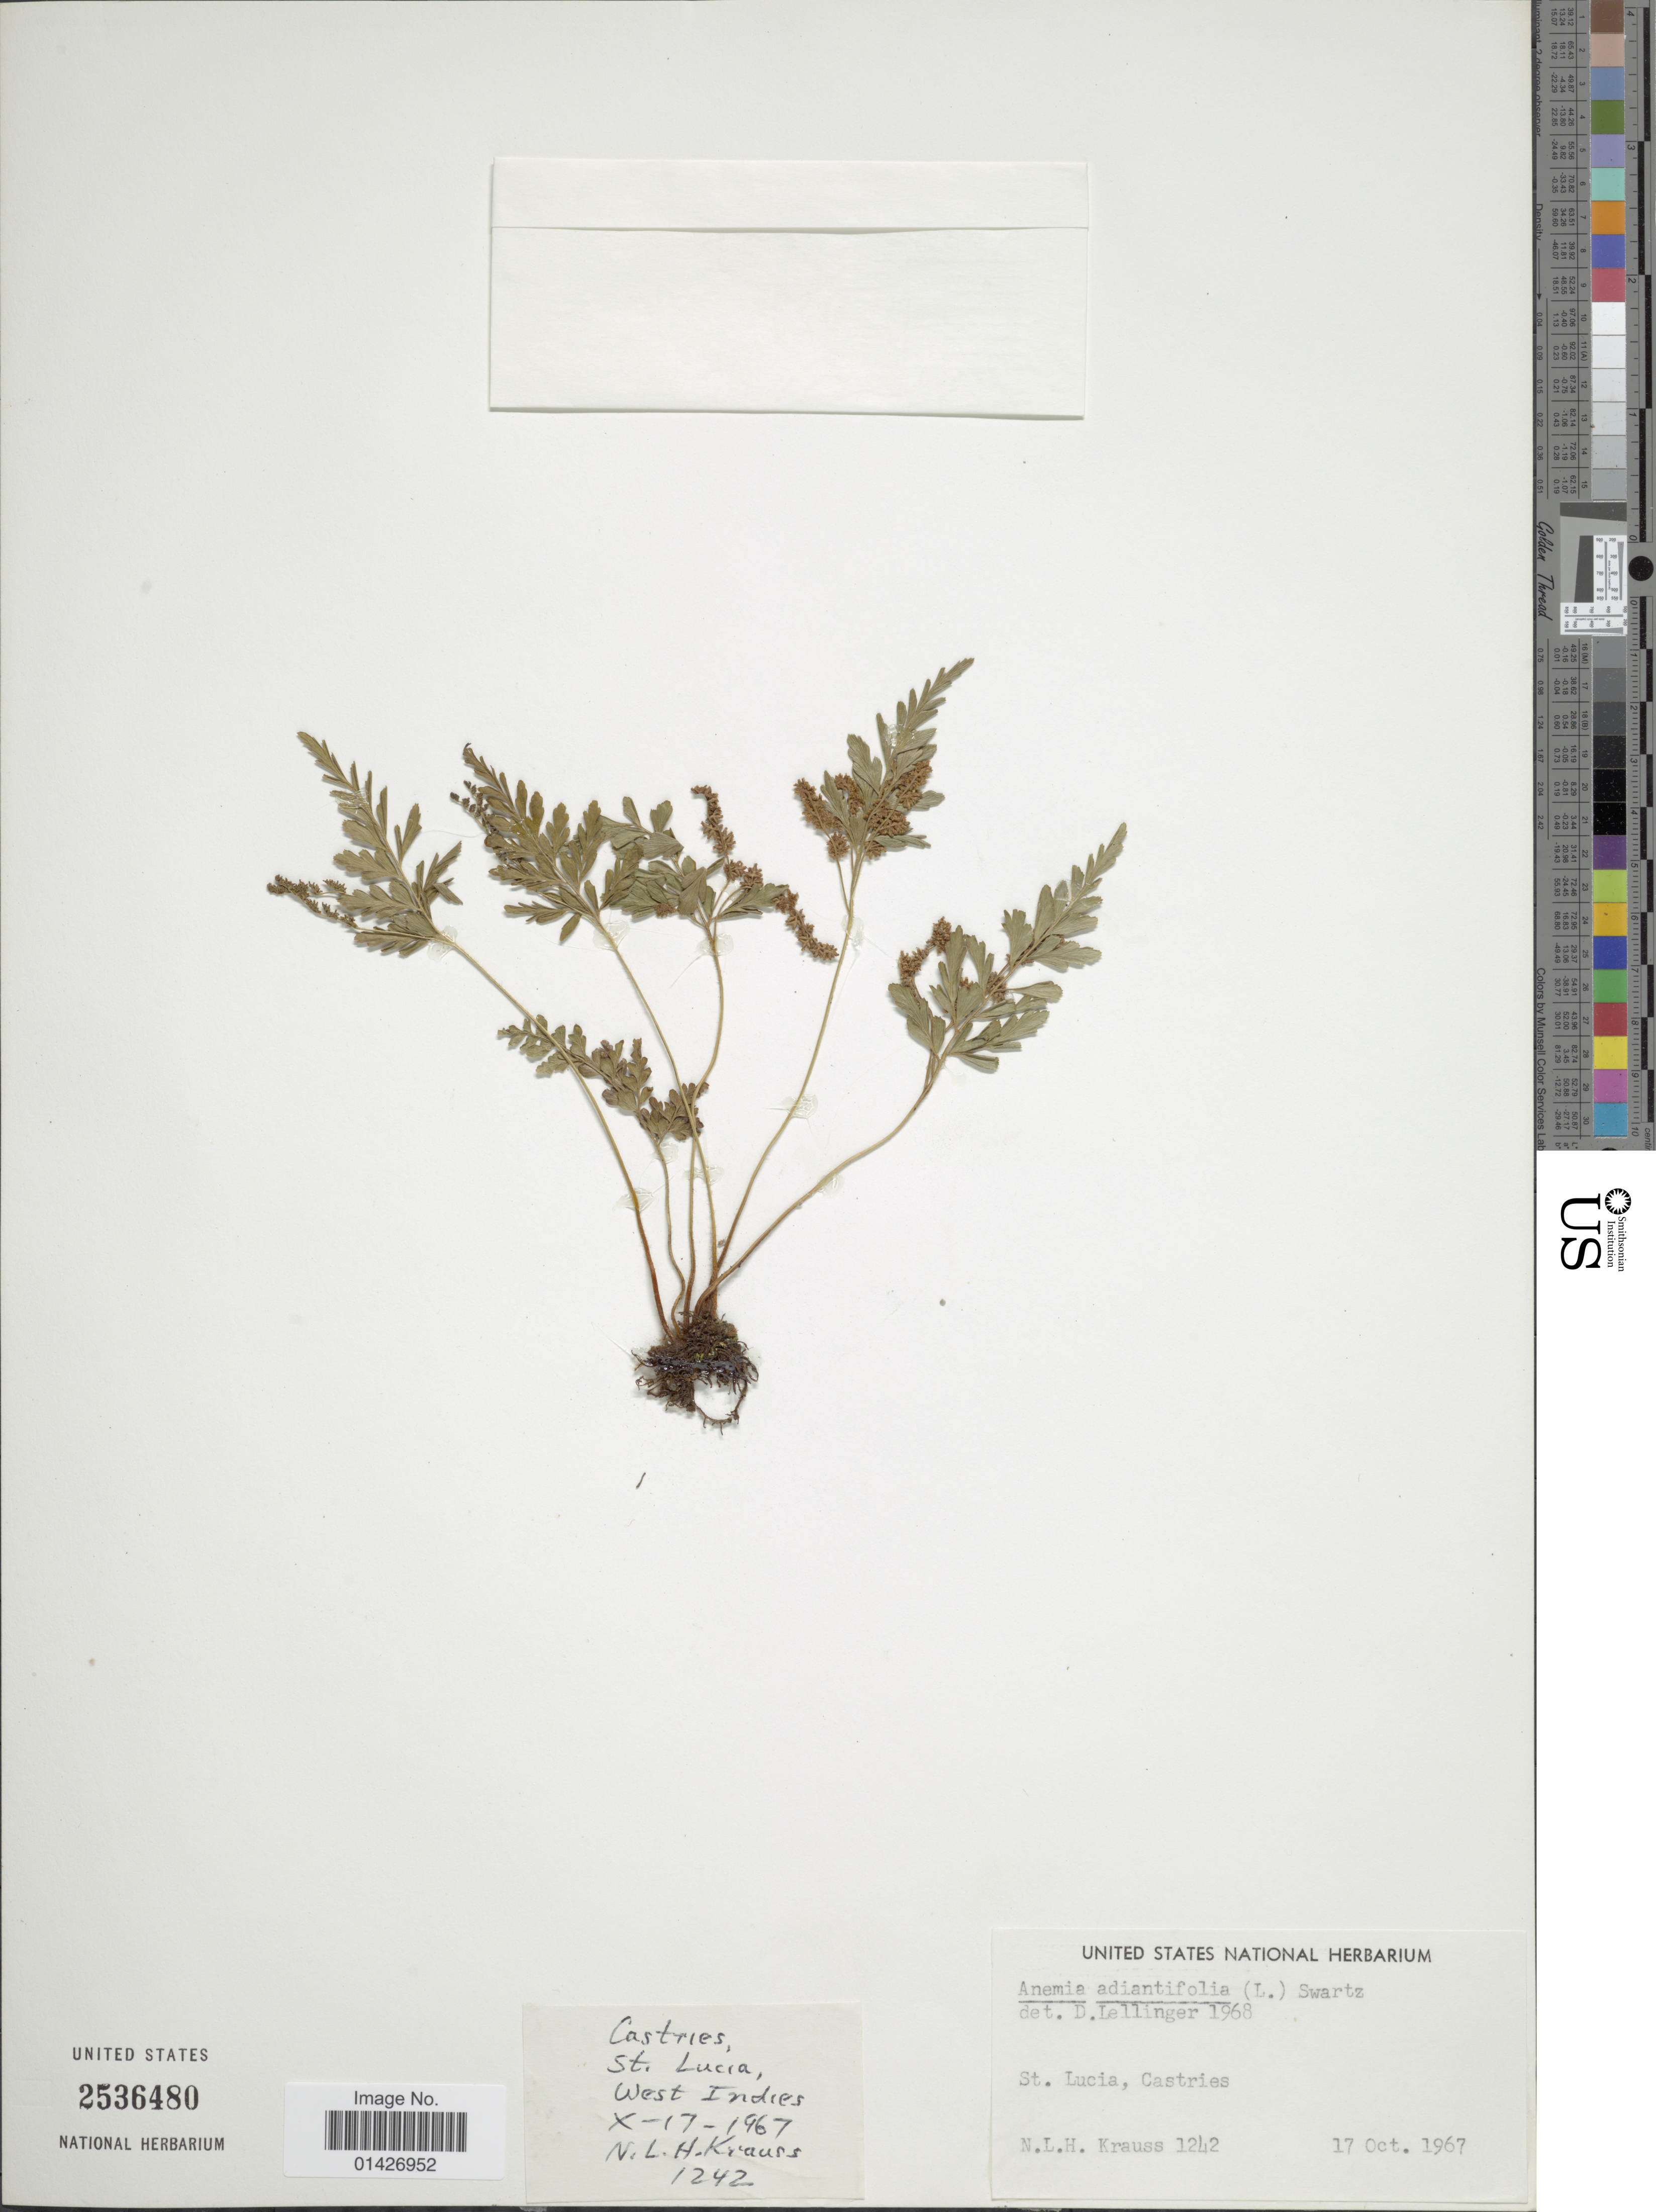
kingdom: Plantae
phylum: Tracheophyta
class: Polypodiopsida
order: Schizaeales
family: Anemiaceae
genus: Anemia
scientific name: Anemia adiantifolia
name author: (L.) Sw.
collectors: N. Krauss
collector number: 1242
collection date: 1967-10-17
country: St. Lucia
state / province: Castries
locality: West Indies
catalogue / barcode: US 2536480